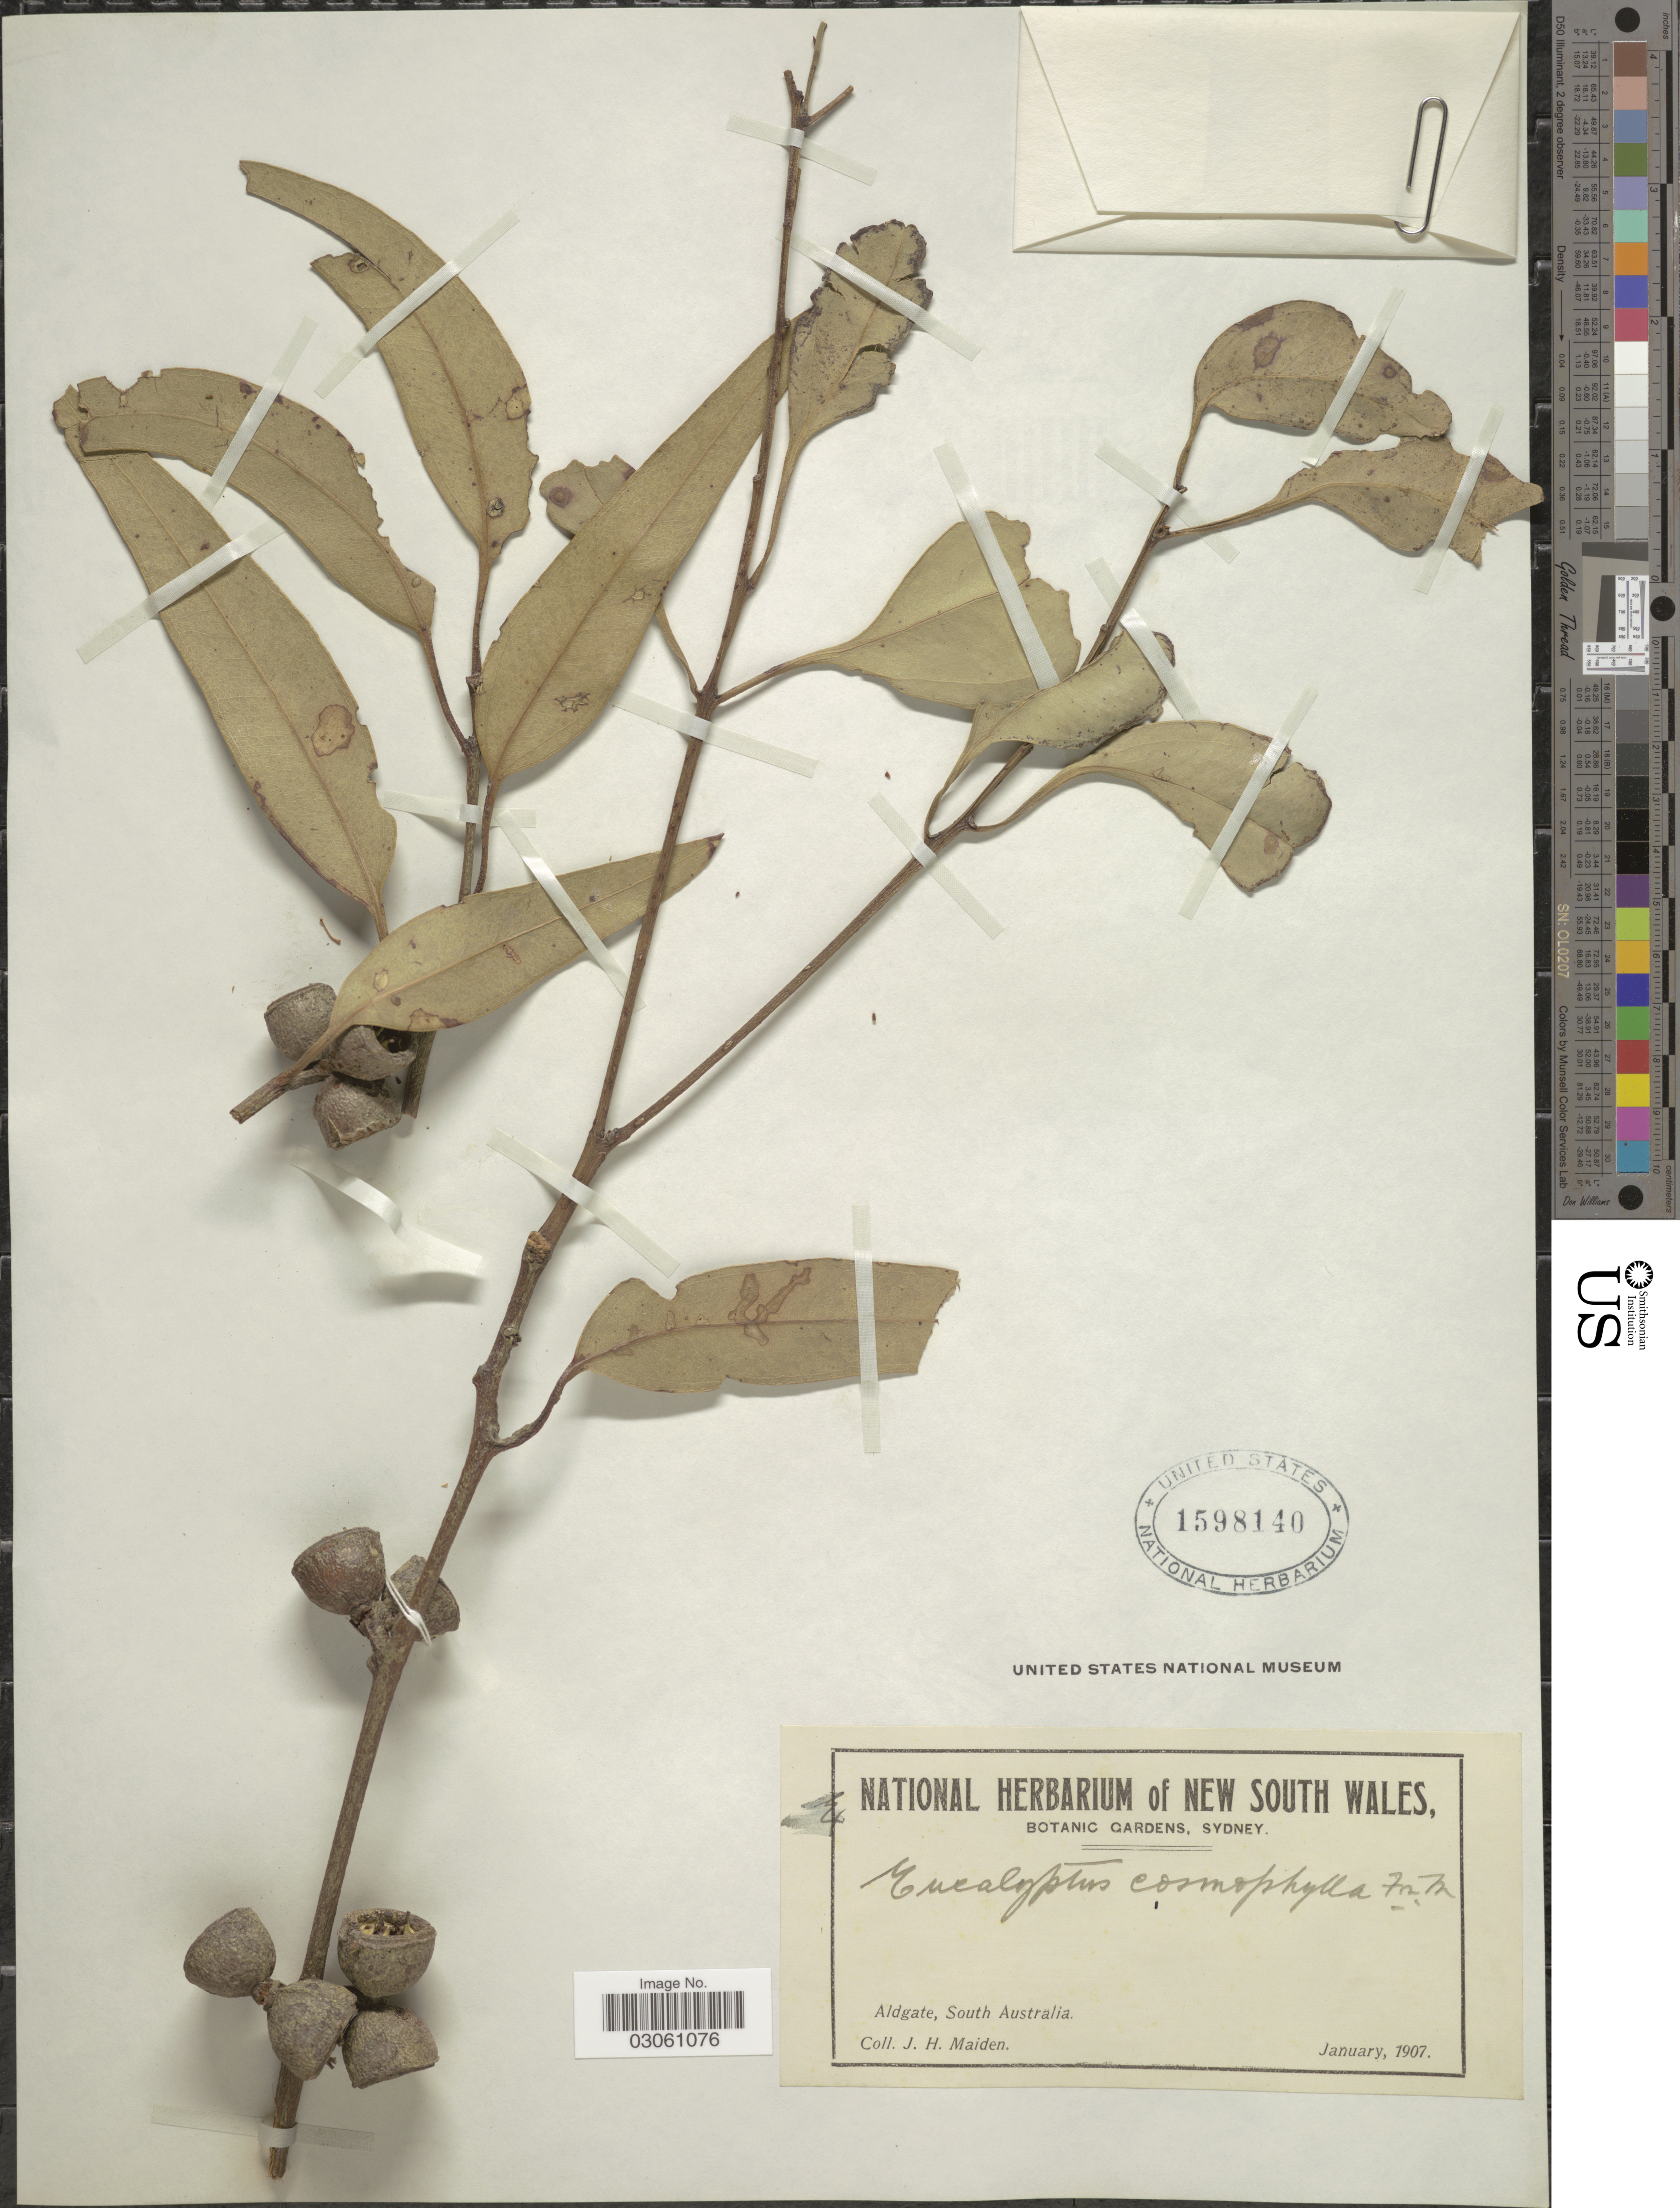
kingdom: Plantae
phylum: Tracheophyta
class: Magnoliopsida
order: Myrtales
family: Myrtaceae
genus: Eucalyptus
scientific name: Eucalyptus cosmophylla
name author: F. Muell.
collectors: J. Maiden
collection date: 1907-01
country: Australia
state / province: South Australia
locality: Aldgate.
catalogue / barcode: US 1598140